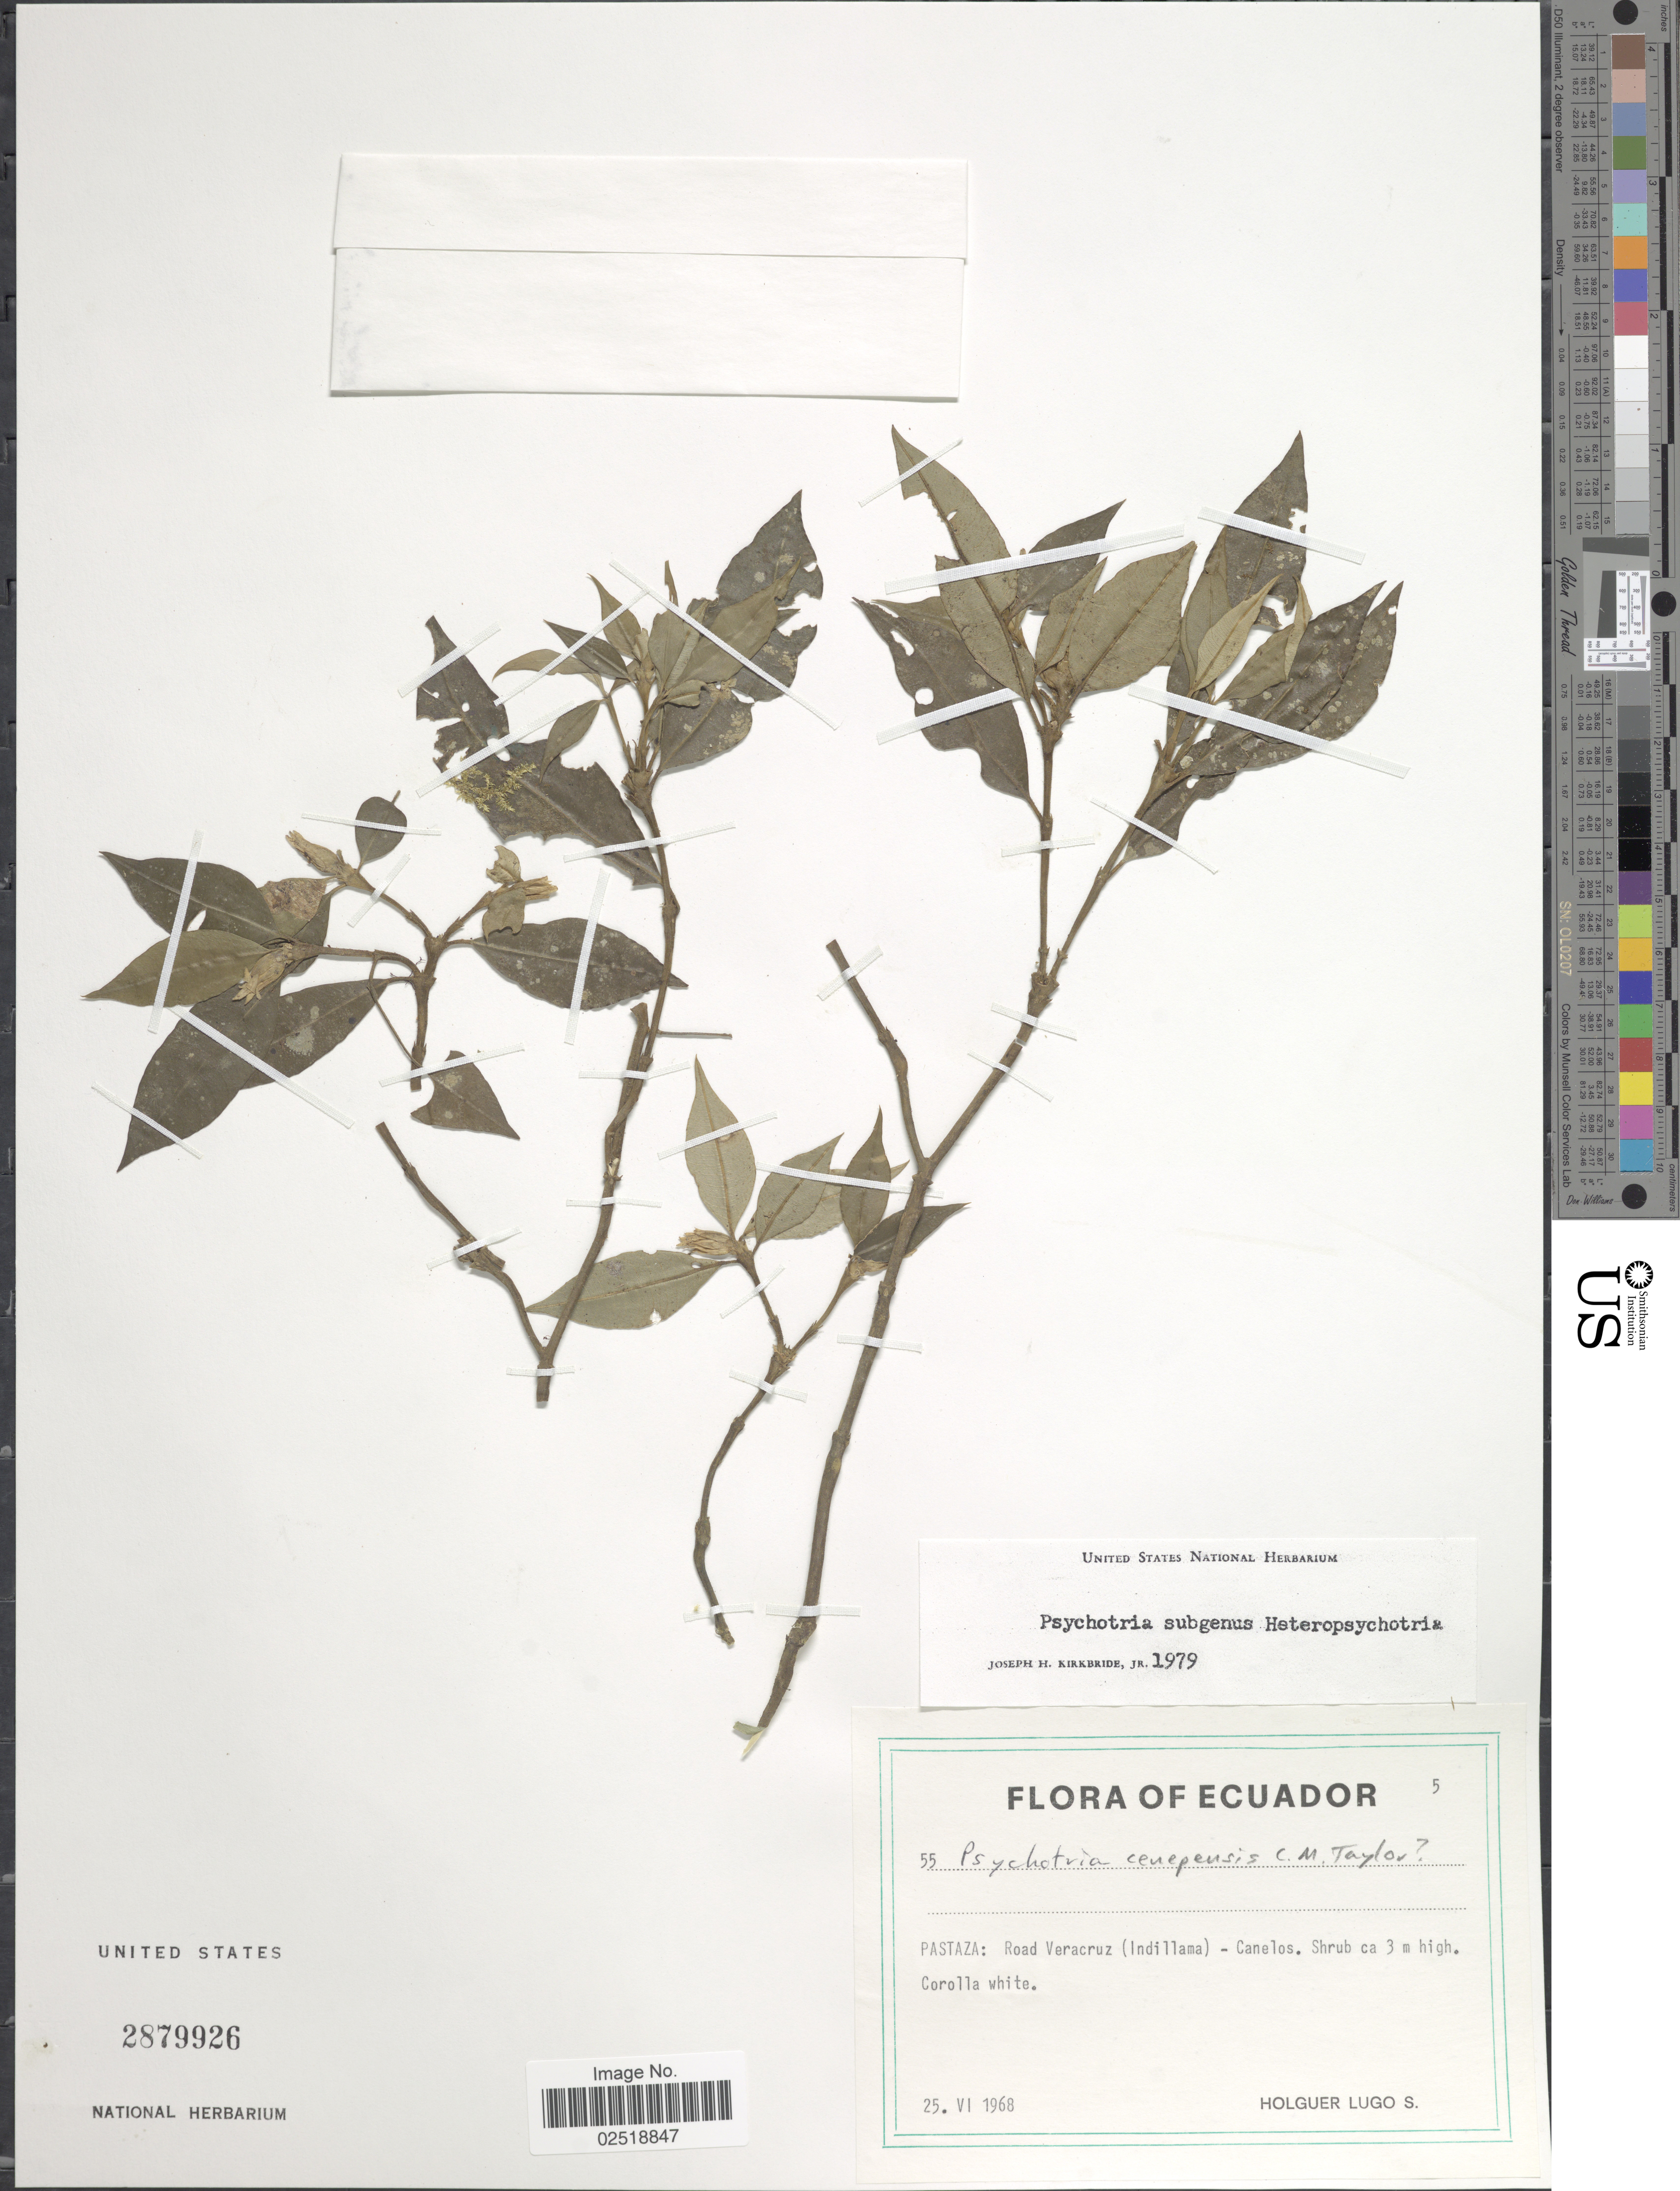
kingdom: Plantae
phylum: Tracheophyta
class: Magnoliopsida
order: Gentianales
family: Rubiaceae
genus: Psychotria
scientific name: Psychotria cenepensis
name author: C.M. Taylor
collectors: H. Lugo S.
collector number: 55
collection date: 1968-06-25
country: Ecuador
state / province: Pastaza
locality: Road Veracruz (Indillama) - Canelos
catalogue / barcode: US 2879926